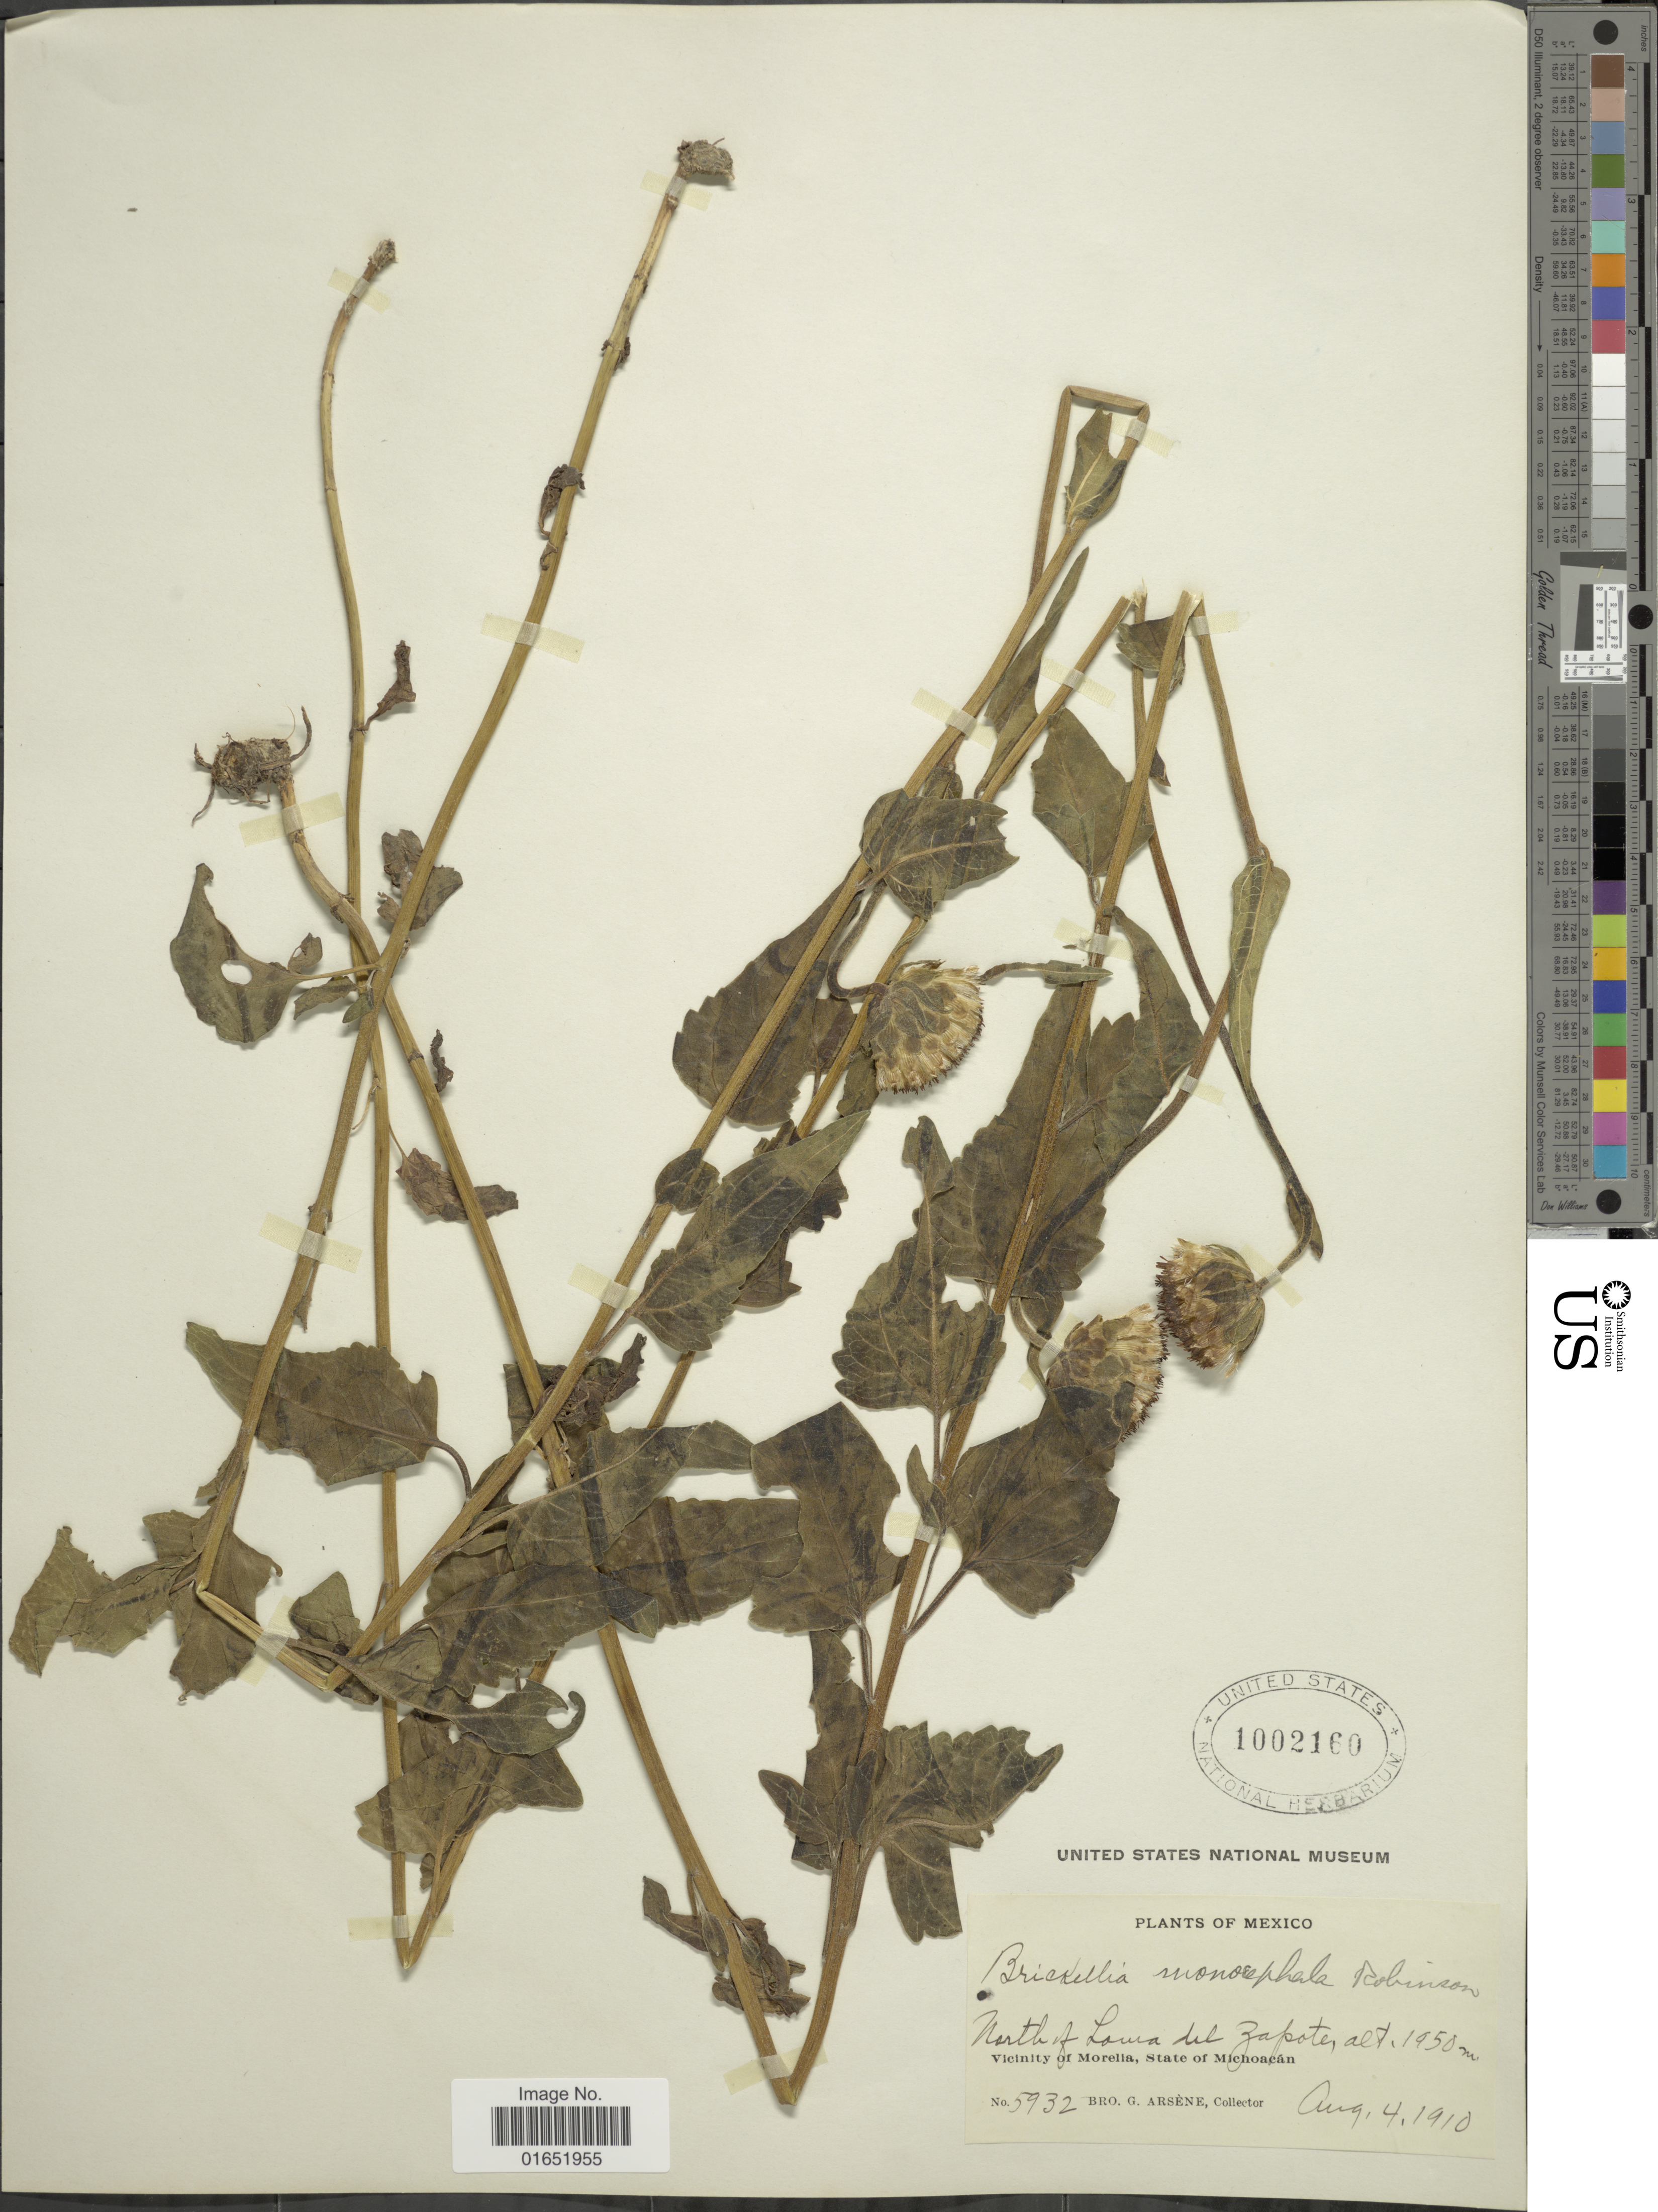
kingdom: Plantae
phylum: Tracheophyta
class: Magnoliopsida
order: Asterales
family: Asteraceae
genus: Brickellia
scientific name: Brickellia monocephala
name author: B.L. Rob.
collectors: Bro. G. Arsène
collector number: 5932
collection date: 1910-08-04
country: Mexico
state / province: Michoacán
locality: North of Loma del Zapote, Vicinity of Morelia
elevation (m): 1950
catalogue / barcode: US 1002160